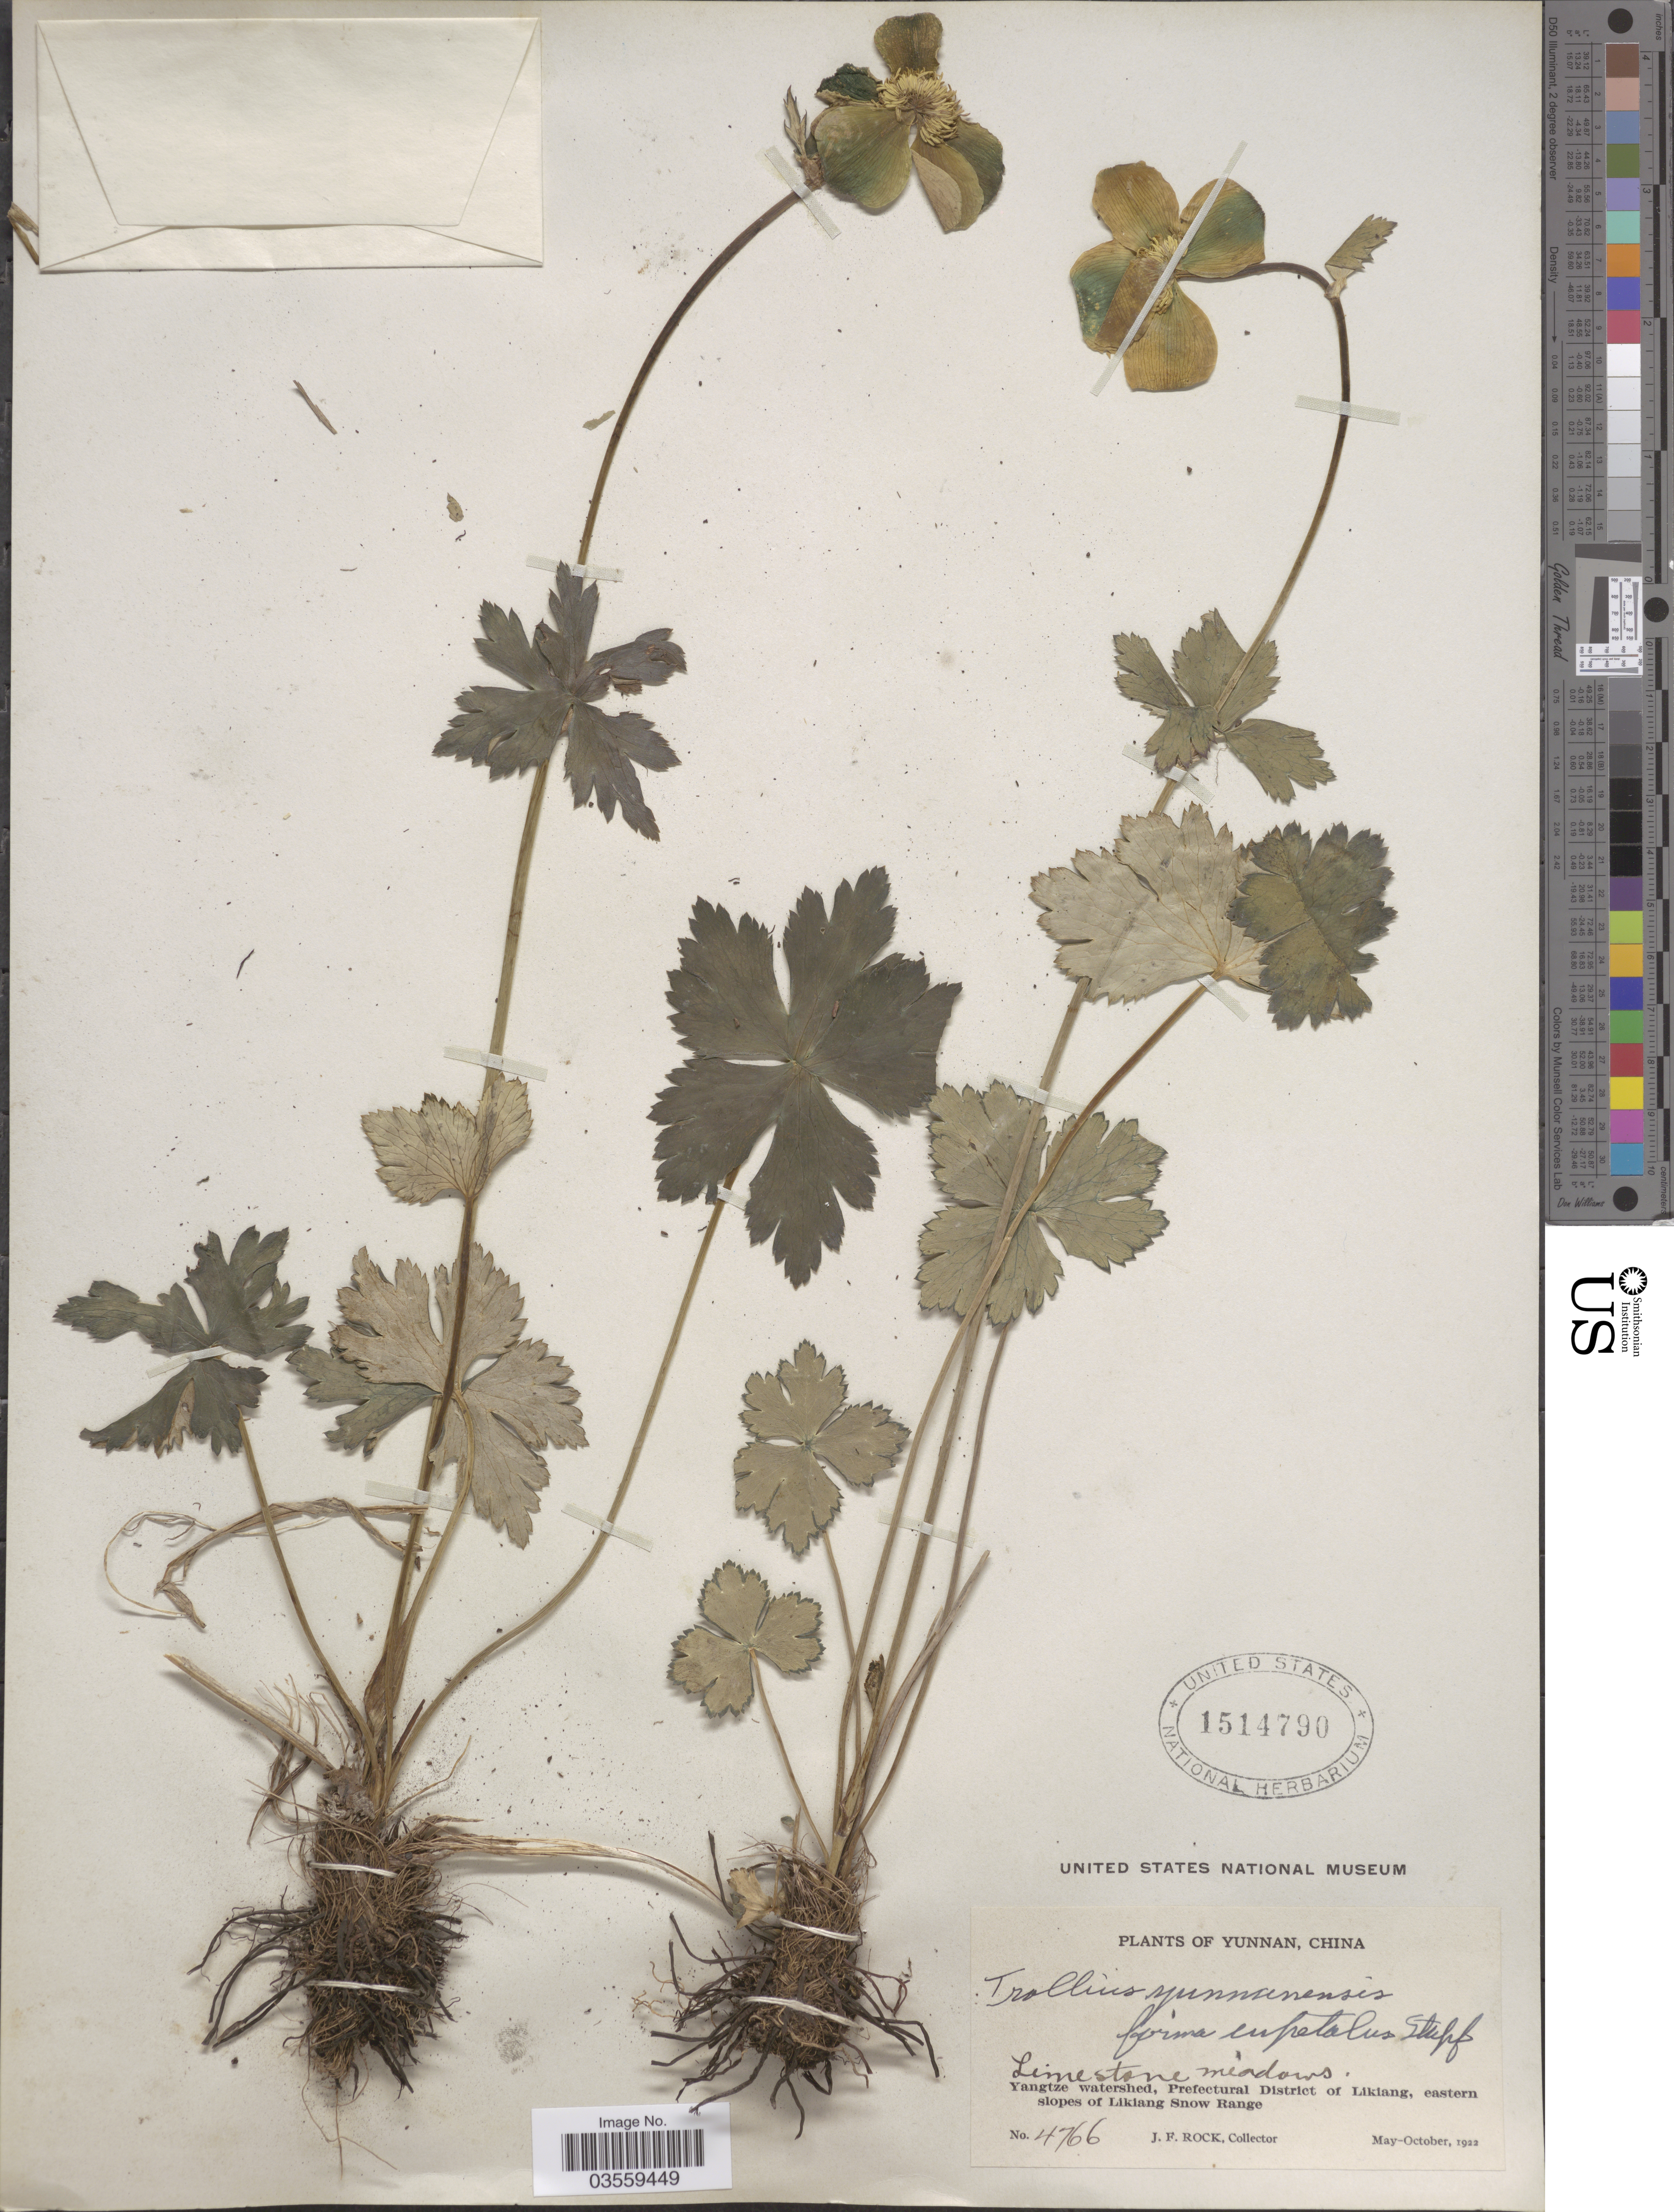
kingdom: Plantae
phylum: Tracheophyta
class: Magnoliopsida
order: Ranunculales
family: Ranunculaceae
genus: Trollius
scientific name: Trollius yunnanensis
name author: Ulbr.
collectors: J. Rock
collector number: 4766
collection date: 1922-05/1922-10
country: China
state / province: Yunnan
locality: Yangtze watershed, Prefectural District of Likiang, eastern slopes of Likiang Snow Range.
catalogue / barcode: US 1514790